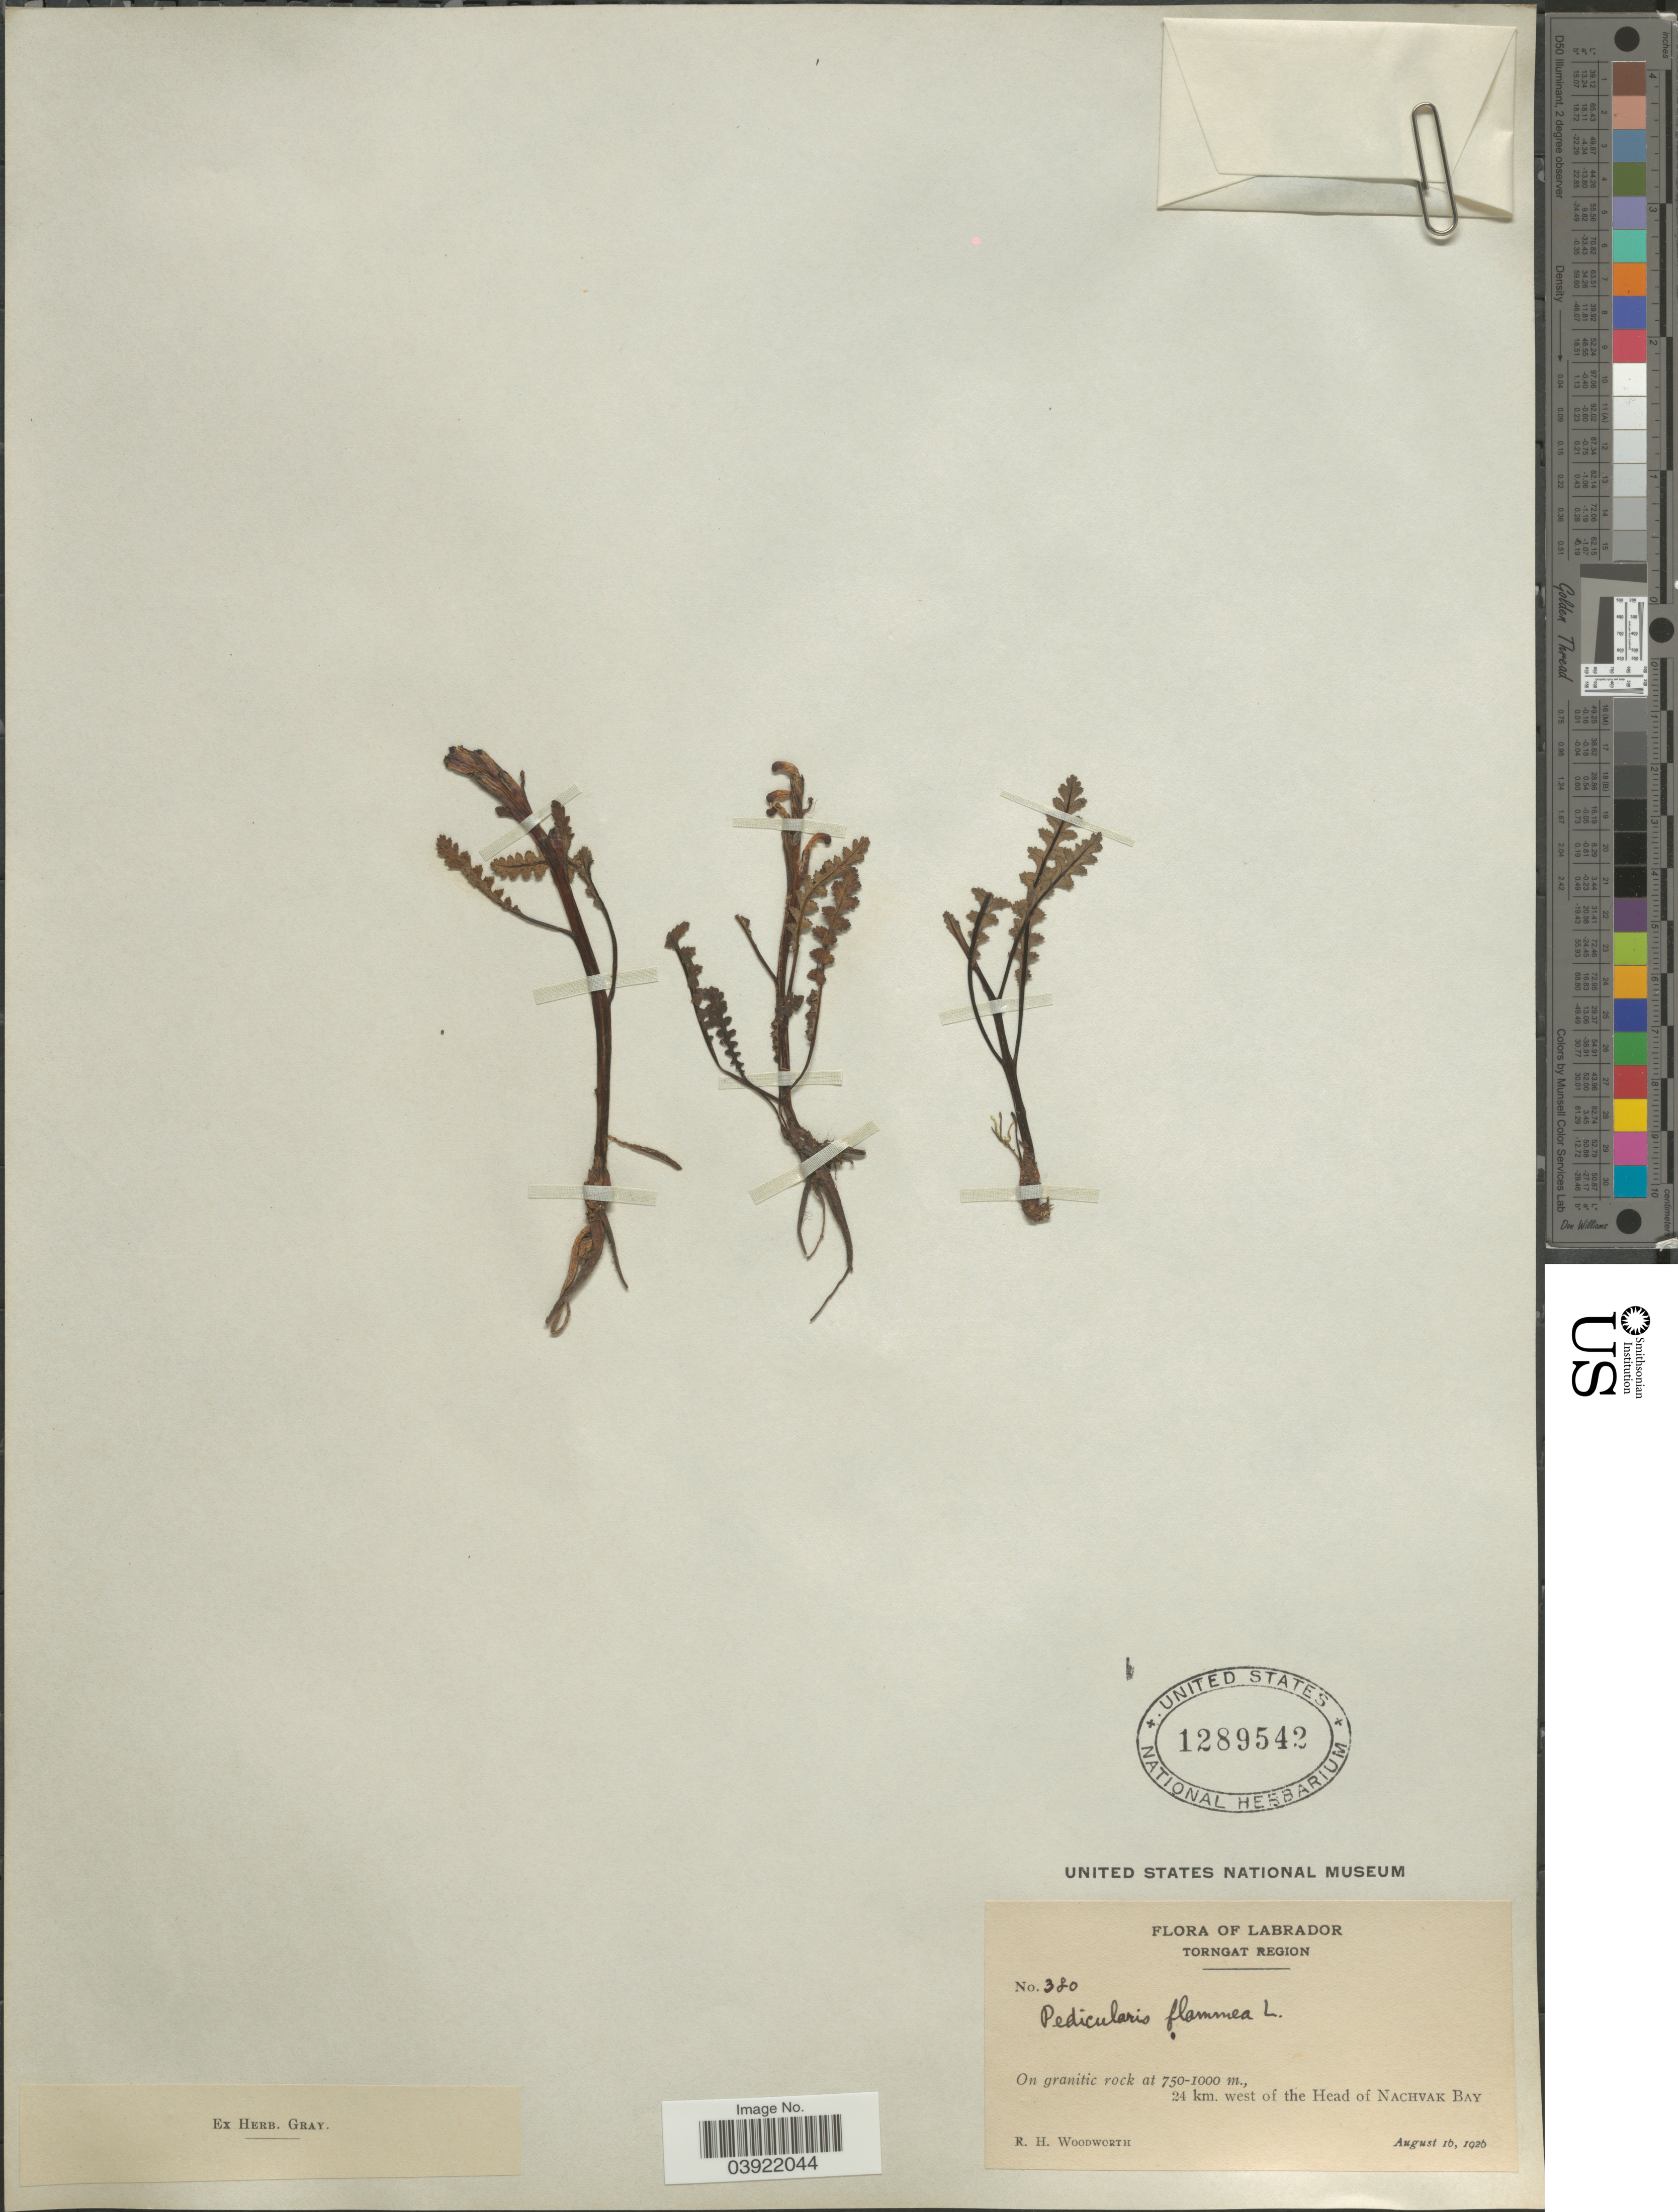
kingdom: Plantae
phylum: Tracheophyta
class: Magnoliopsida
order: Lamiales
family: Orobanchaceae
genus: Pedicularis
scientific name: Pedicularis flammea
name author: L.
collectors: R. Woodworth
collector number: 380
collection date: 1926-08-16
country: Canada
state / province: Newfoundland and Labrador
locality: Labrador. Torngat Region. On granitic rock, 24 km. west of the Head of Nachvak Bay.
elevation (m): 750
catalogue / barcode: US 1289542